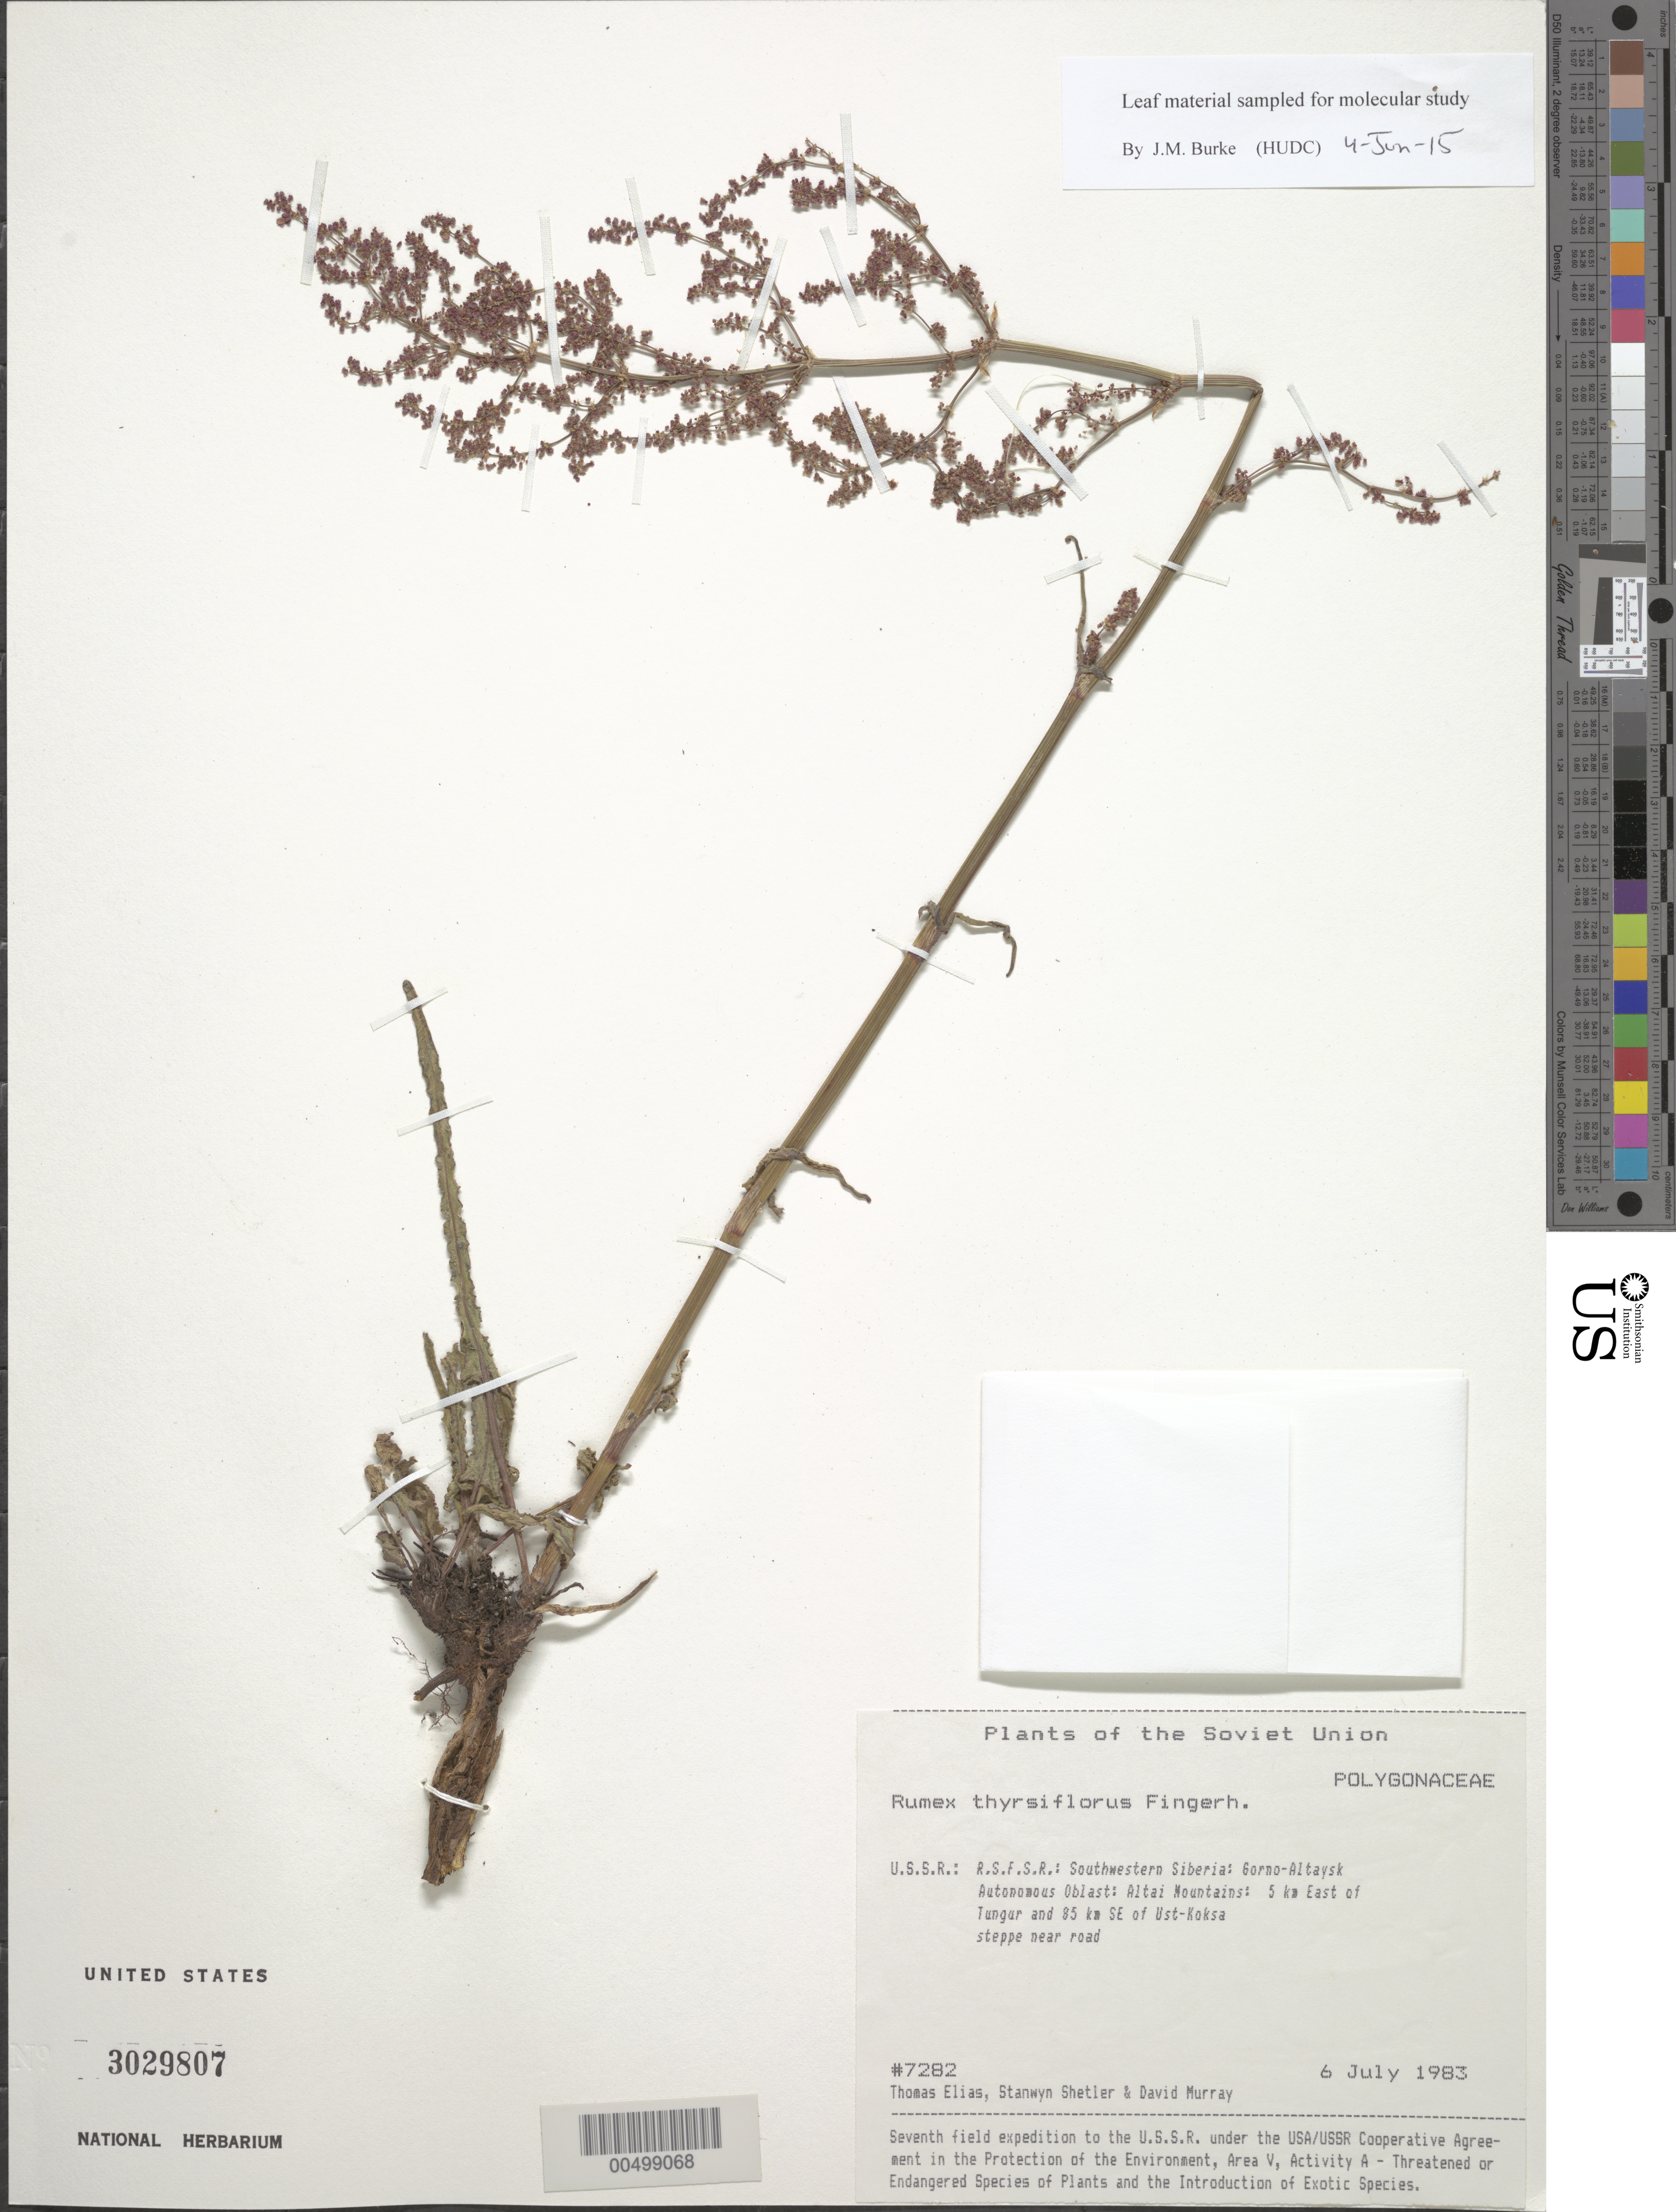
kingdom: Plantae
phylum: Tracheophyta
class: Magnoliopsida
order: Caryophyllales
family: Polygonaceae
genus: Rumex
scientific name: Rumex thyrsiflorus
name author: Fingerh.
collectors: T. Elias, S. Shetler & D. F. Murray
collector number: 7282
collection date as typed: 06 Jul 1983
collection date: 1983-07-06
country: Russian Federation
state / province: Altai Republic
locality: Altai Mountains, 5 km E of Tungur and 85 km SE of Ust-Koksa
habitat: steppe near road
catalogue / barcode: US 3029807